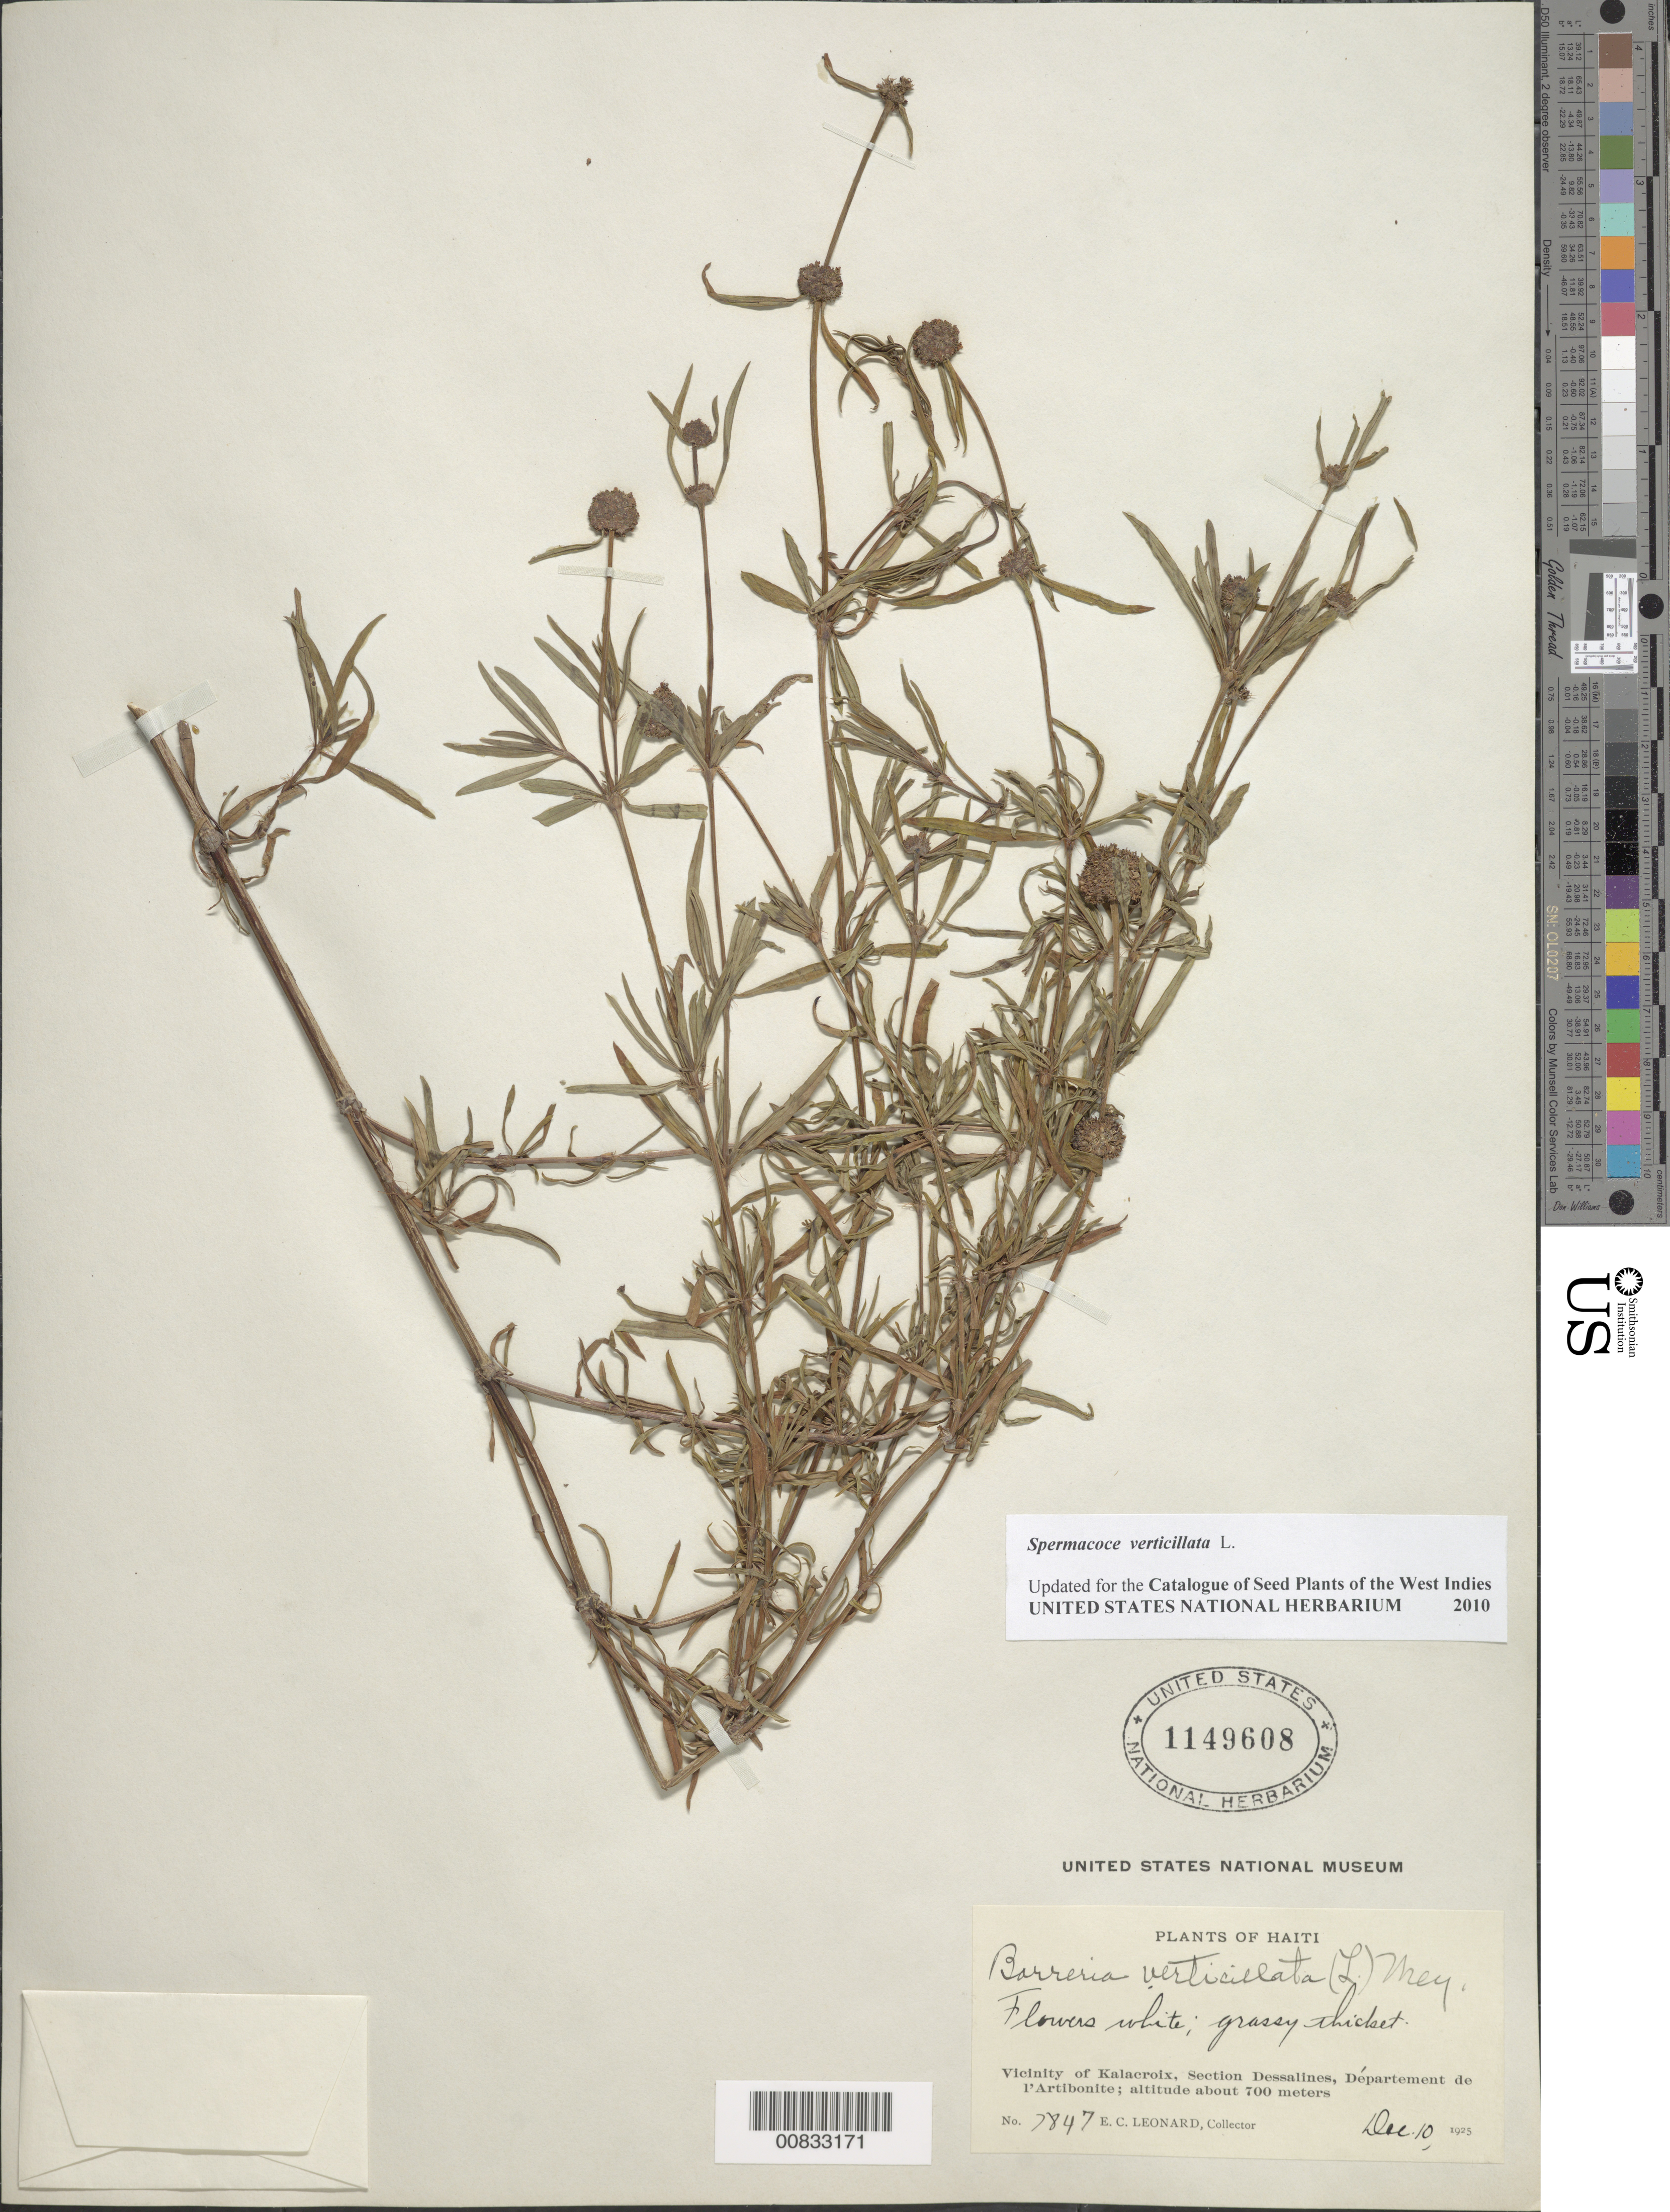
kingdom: Plantae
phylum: Tracheophyta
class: Magnoliopsida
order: Gentianales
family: Rubiaceae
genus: Spermacoce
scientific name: Spermacoce verticillata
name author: L.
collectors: E. C. Leonard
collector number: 7847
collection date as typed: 10 Dec 1925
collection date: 1925-12-10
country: Haiti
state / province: Artibonite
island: Hispaniola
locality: Vicinity of Kalacroix, Section Dessalines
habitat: Grassy thicket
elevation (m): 700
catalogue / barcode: US 1149608